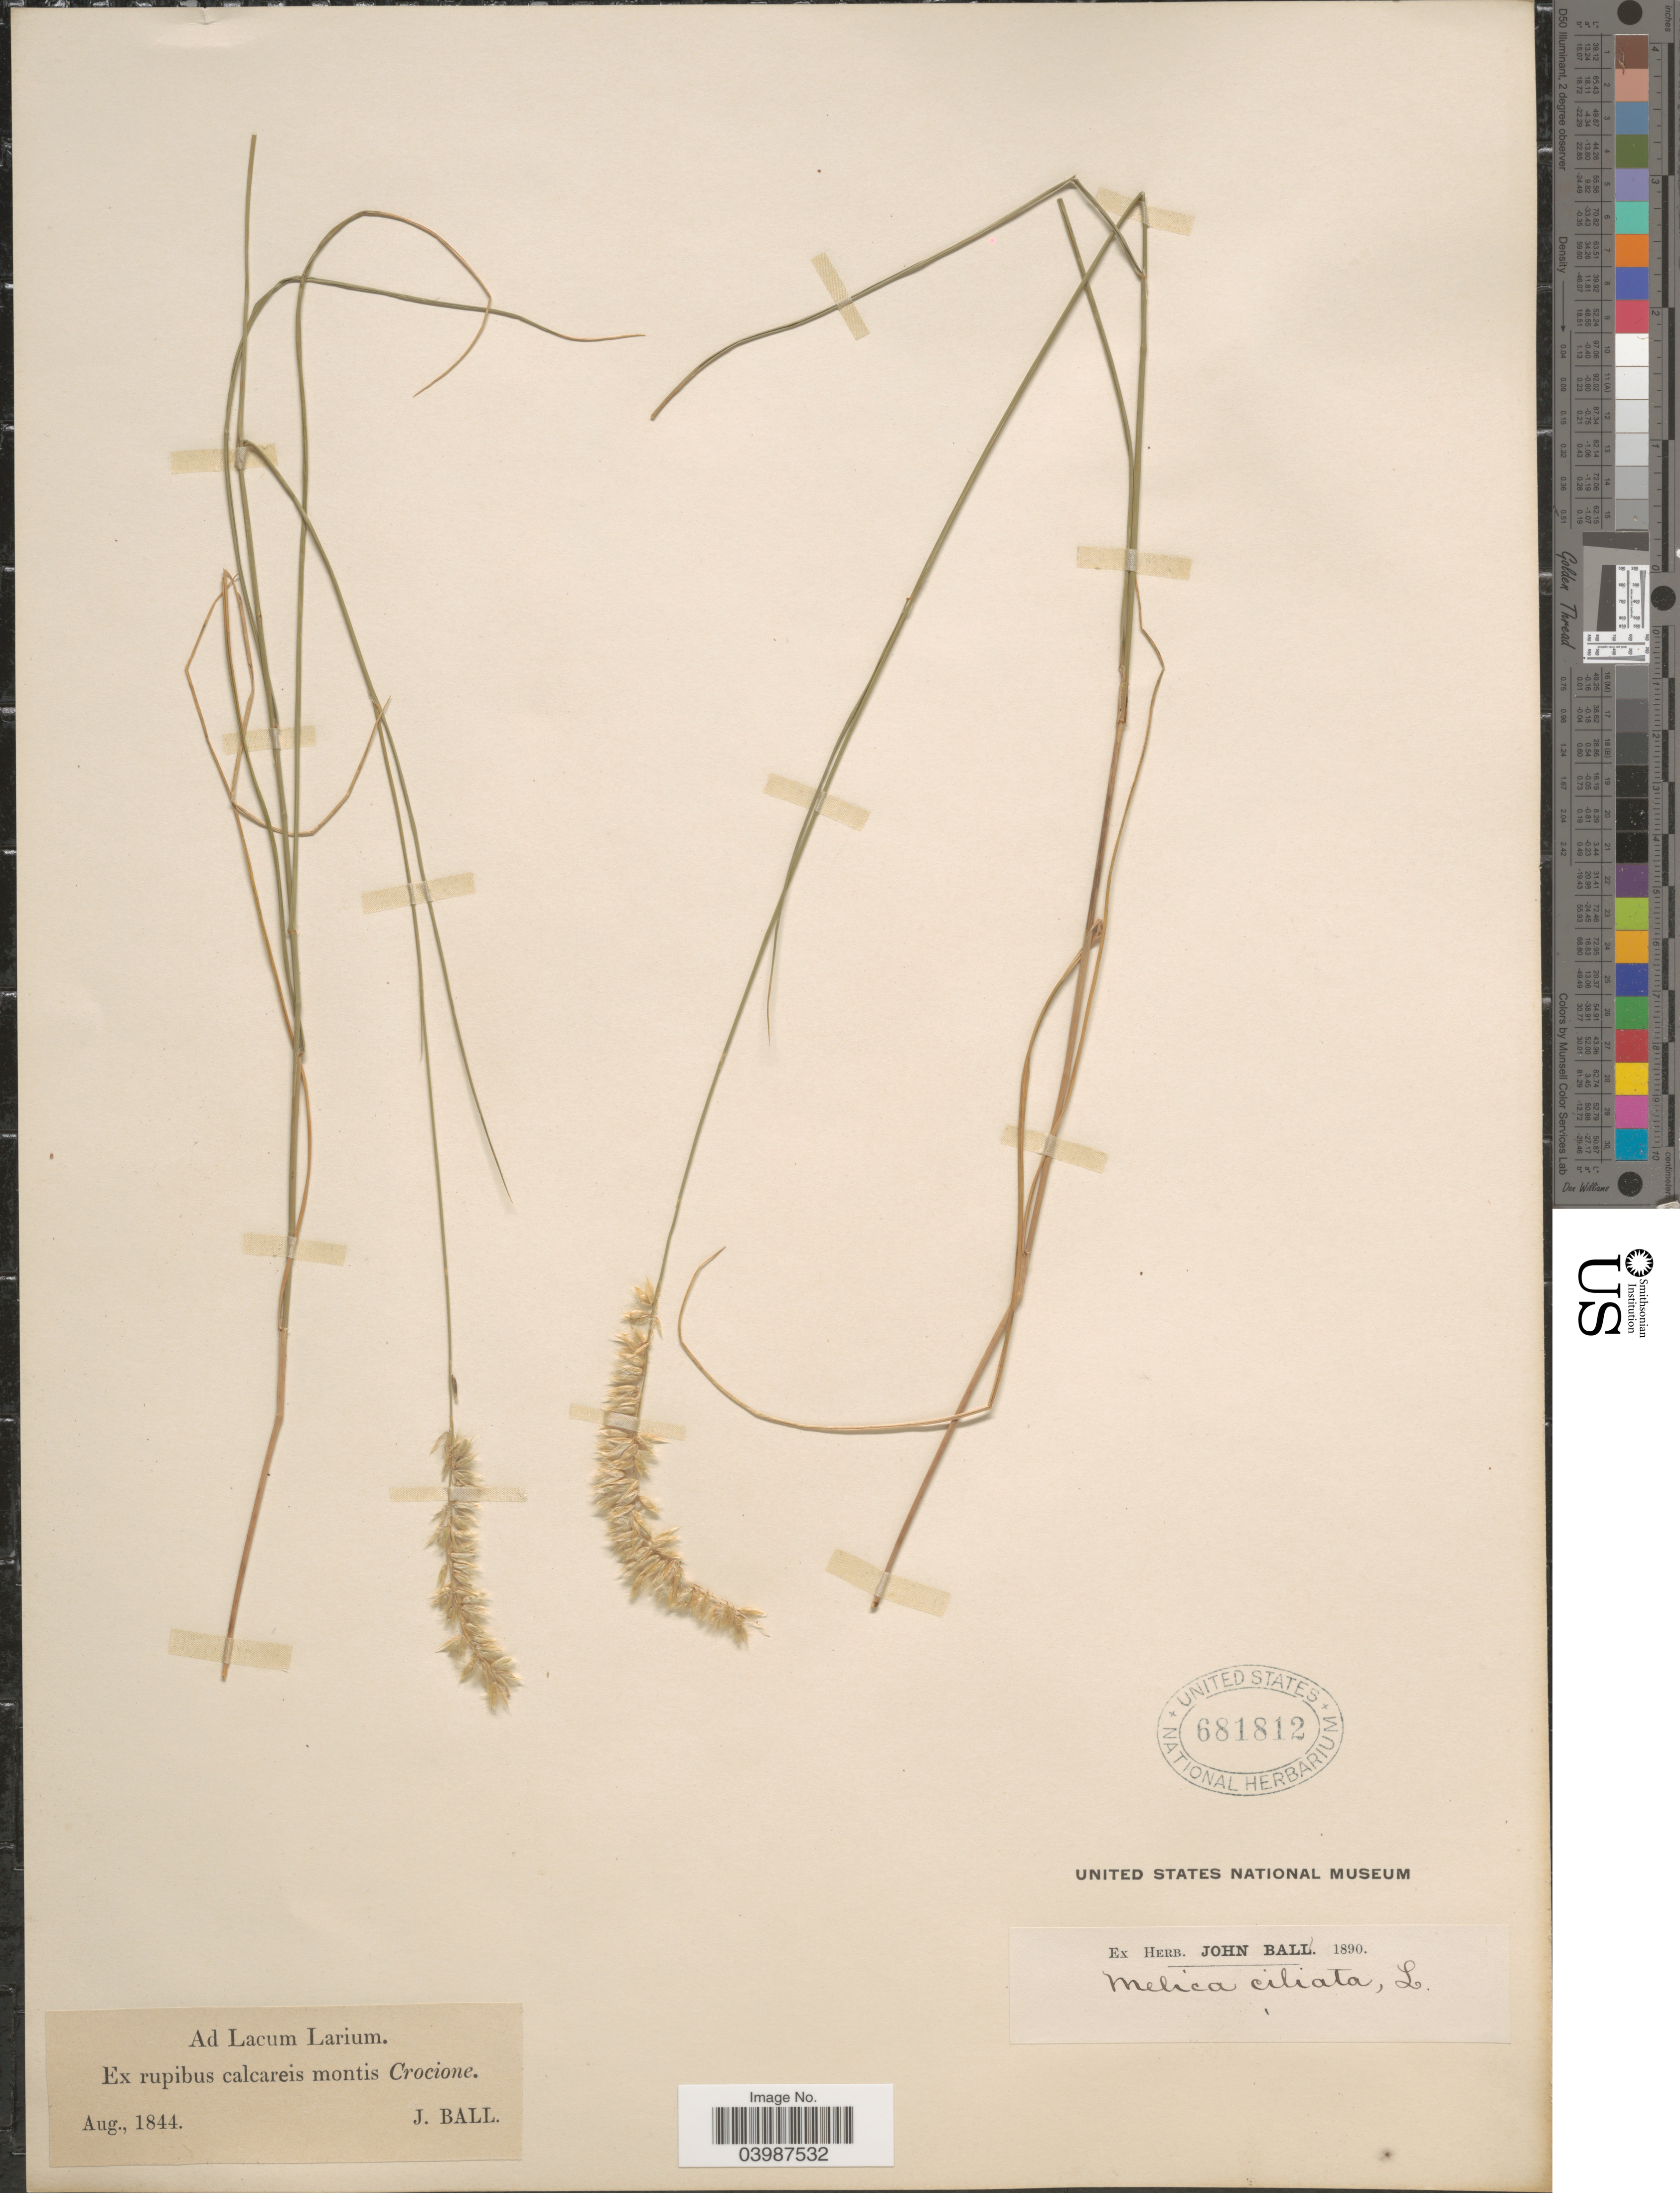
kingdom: Plantae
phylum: Tracheophyta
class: Liliopsida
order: Poales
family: Poaceae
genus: Melica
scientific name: Melica ciliata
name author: L.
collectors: J. Ball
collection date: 1844-08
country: Italy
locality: Ex rupibus calcareis montis Crocione.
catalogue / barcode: US 681812